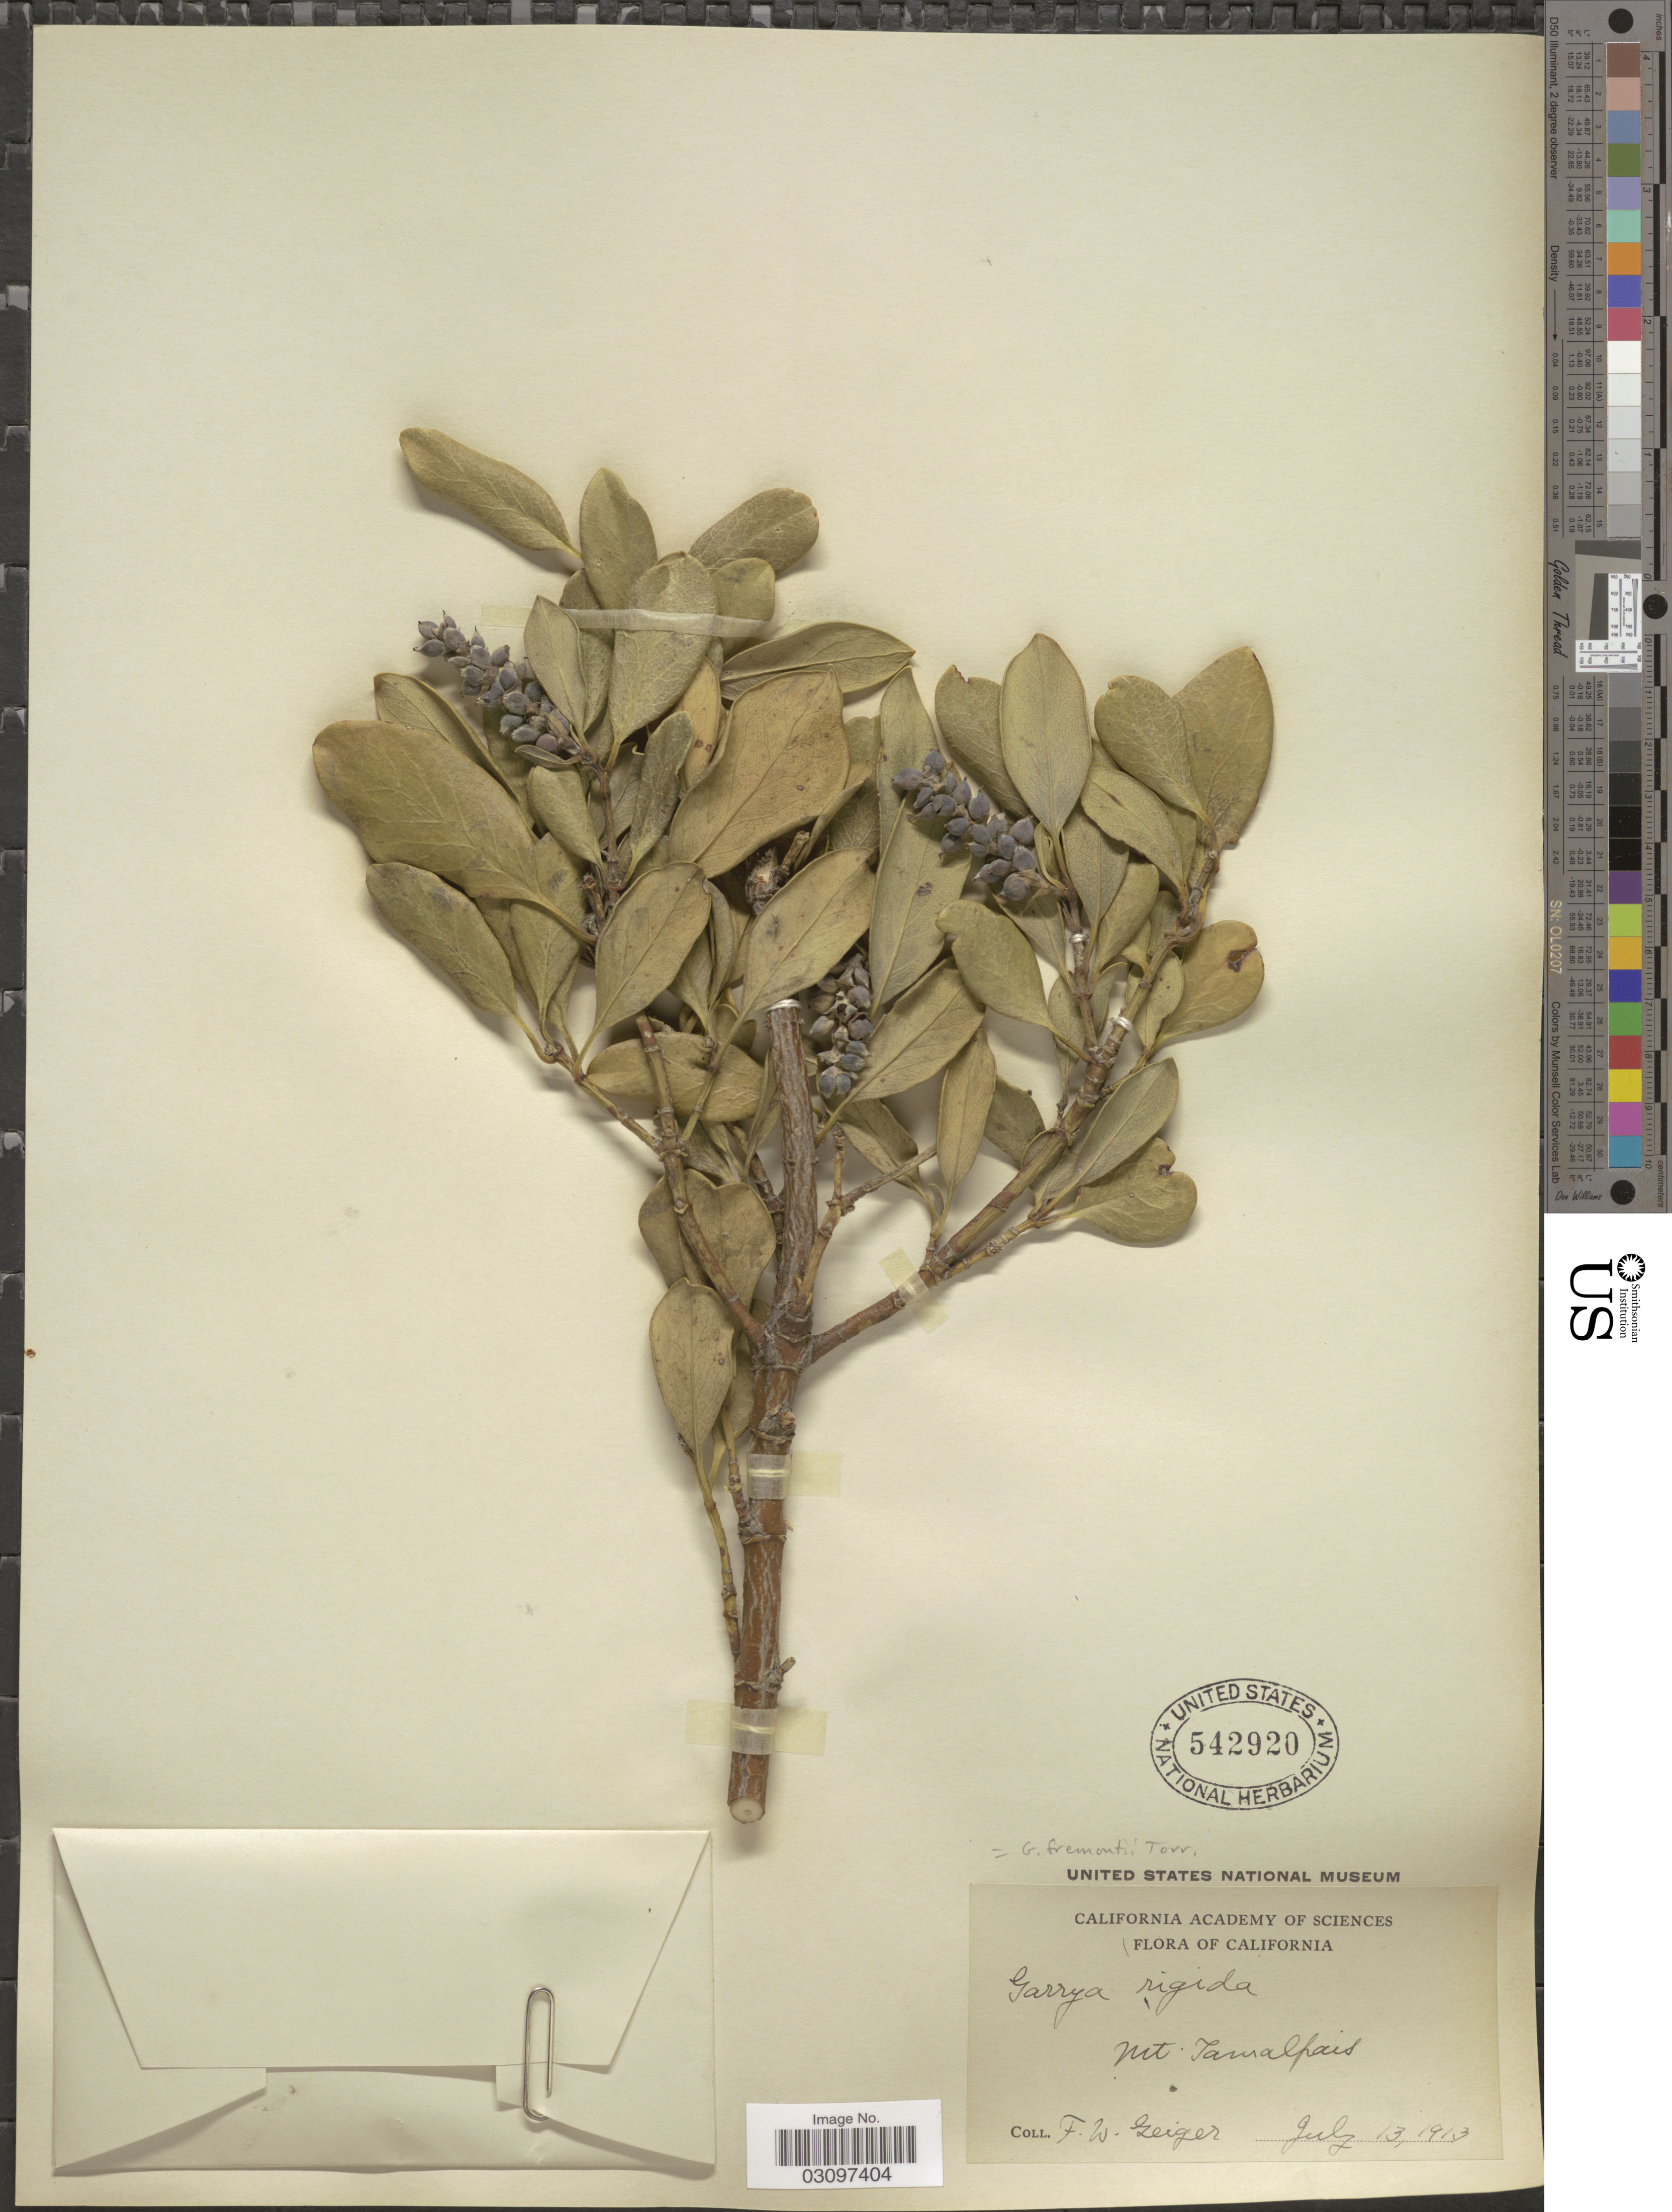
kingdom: Plantae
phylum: Tracheophyta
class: Magnoliopsida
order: Garryales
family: Garryaceae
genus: Garrya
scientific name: Garrya fremontii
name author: Torr.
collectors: F. Geiger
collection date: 1913-07-13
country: United States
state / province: California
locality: Mt. Tamalpais.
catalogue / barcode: US 542920